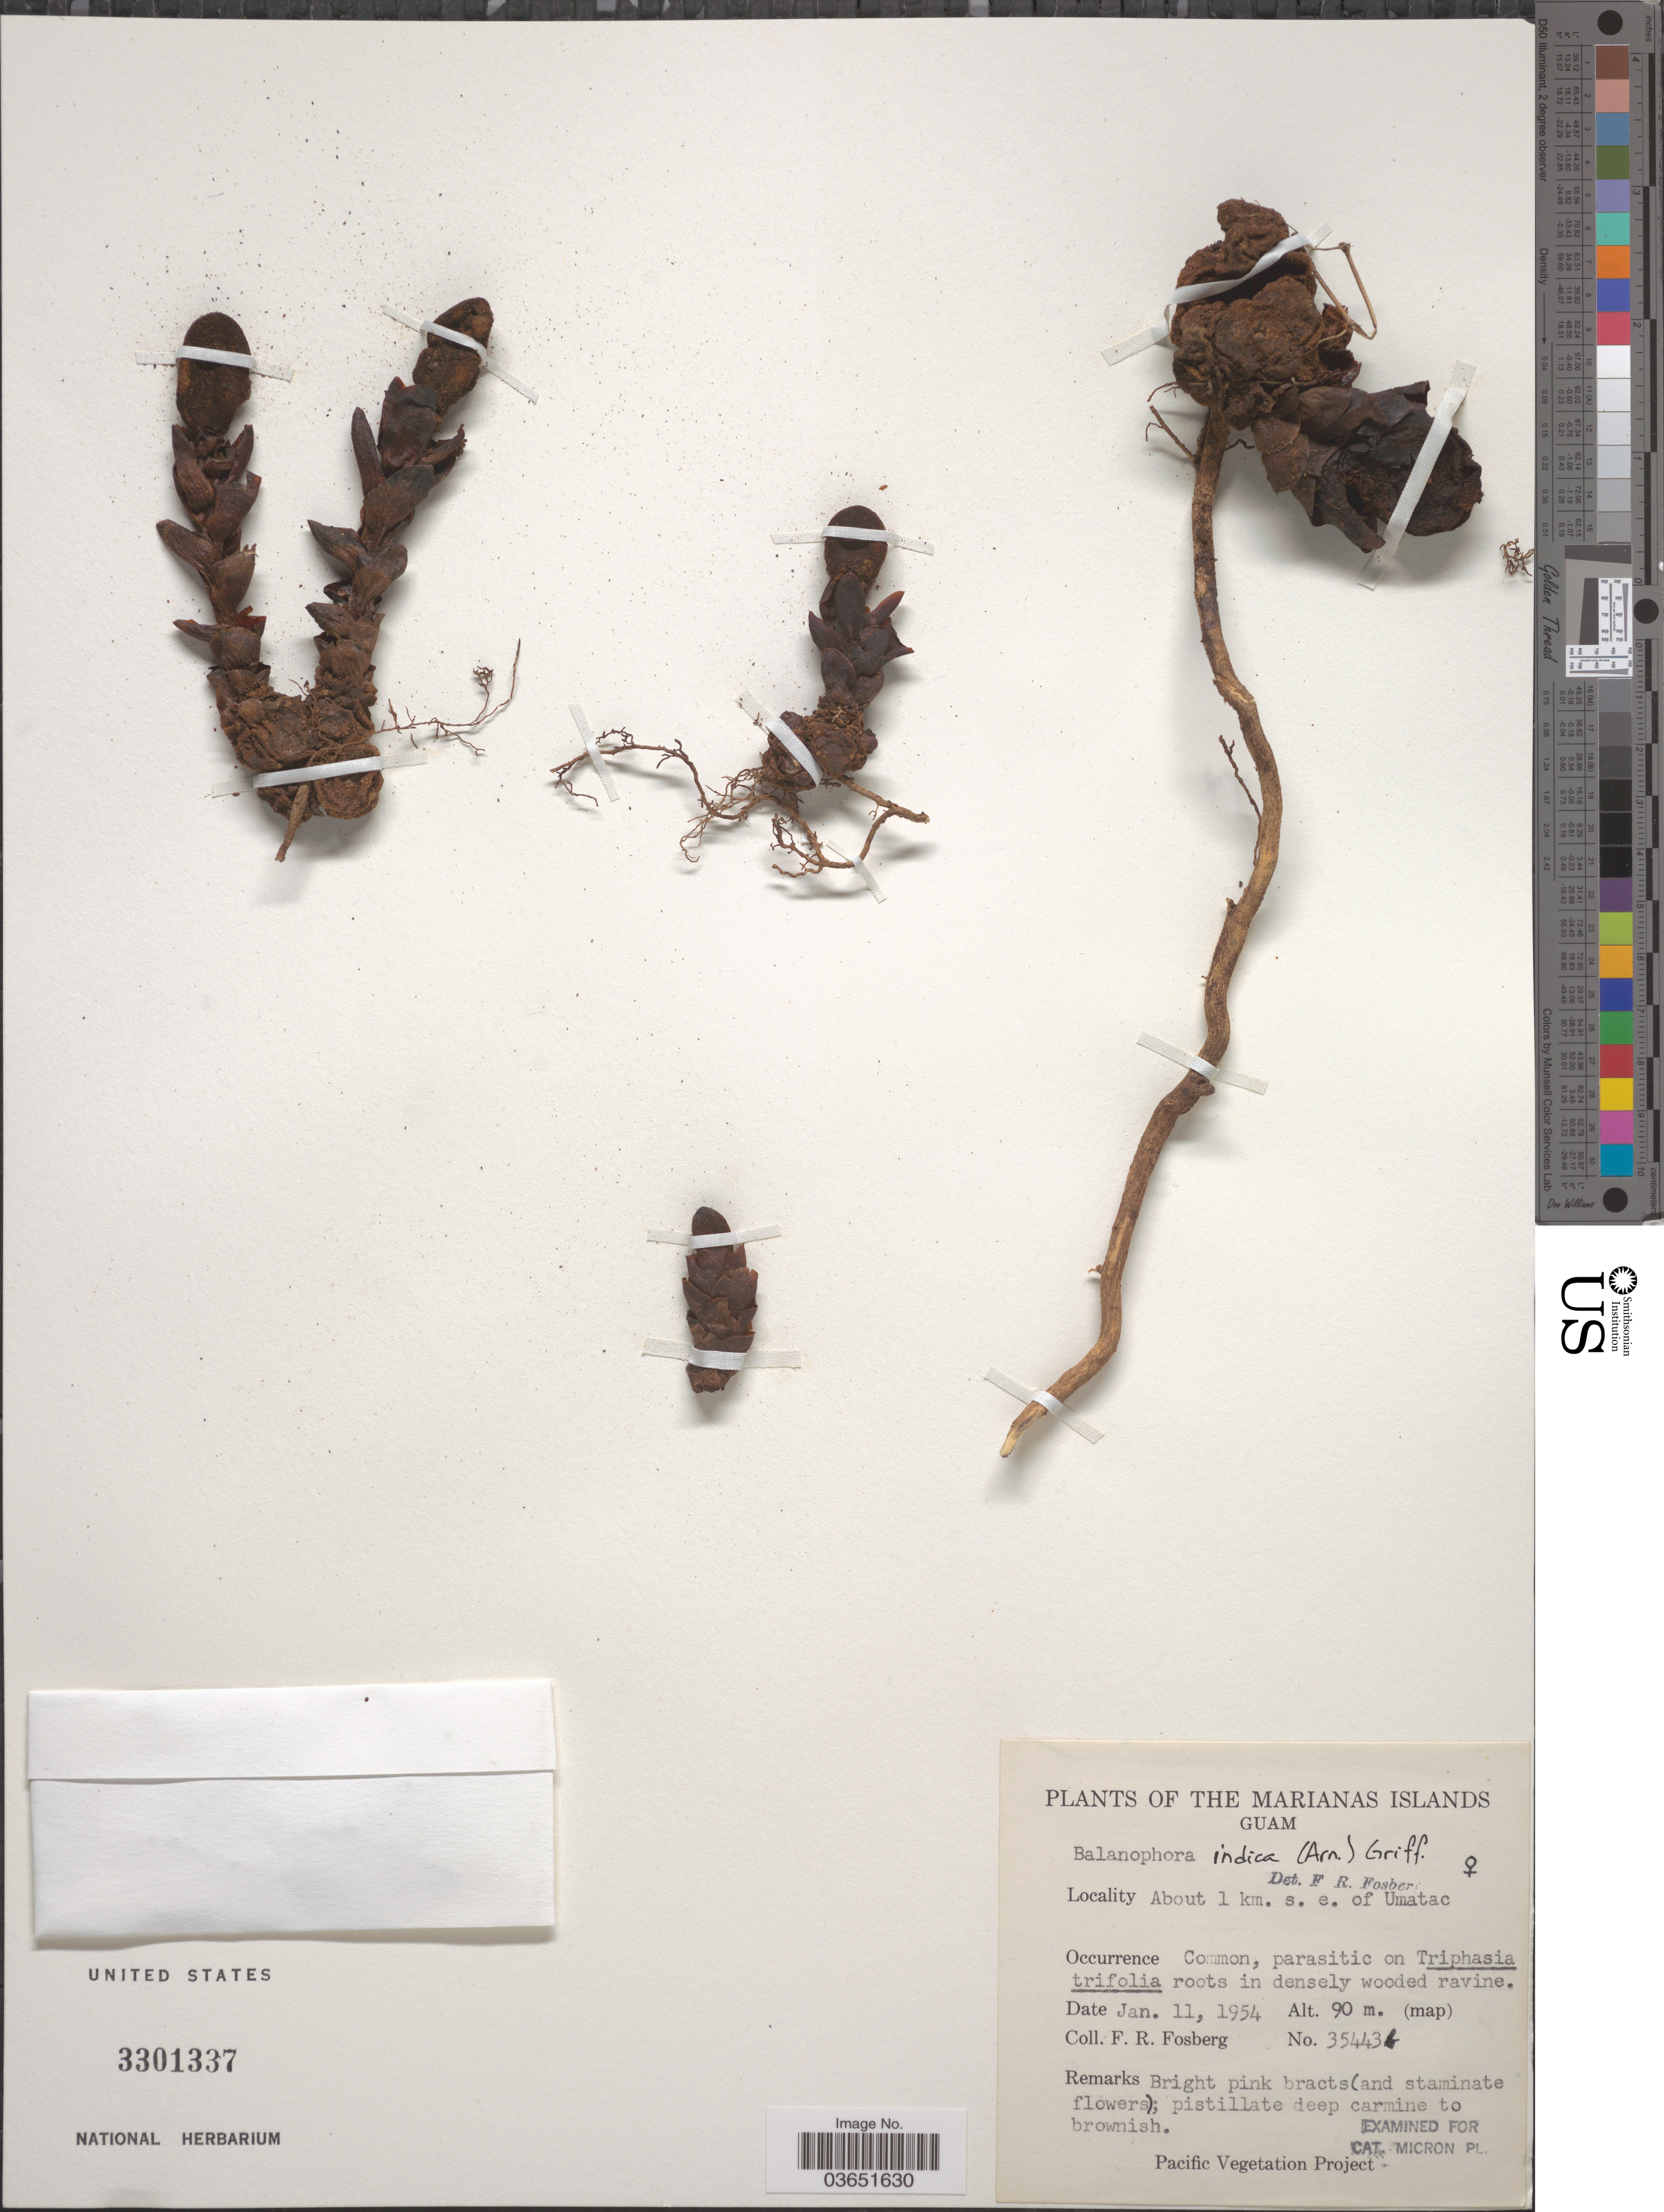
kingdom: Plantae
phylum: Tracheophyta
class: Magnoliopsida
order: Santalales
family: Balanophoraceae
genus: Balanophora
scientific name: Balanophora indica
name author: (Arn.) Griff.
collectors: F. R. Fosberg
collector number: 35443b*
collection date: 1954-01-11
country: Guam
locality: The Marianas Islands. About 1 km. s. e. of Umatac.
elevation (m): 90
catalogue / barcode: US 3301337